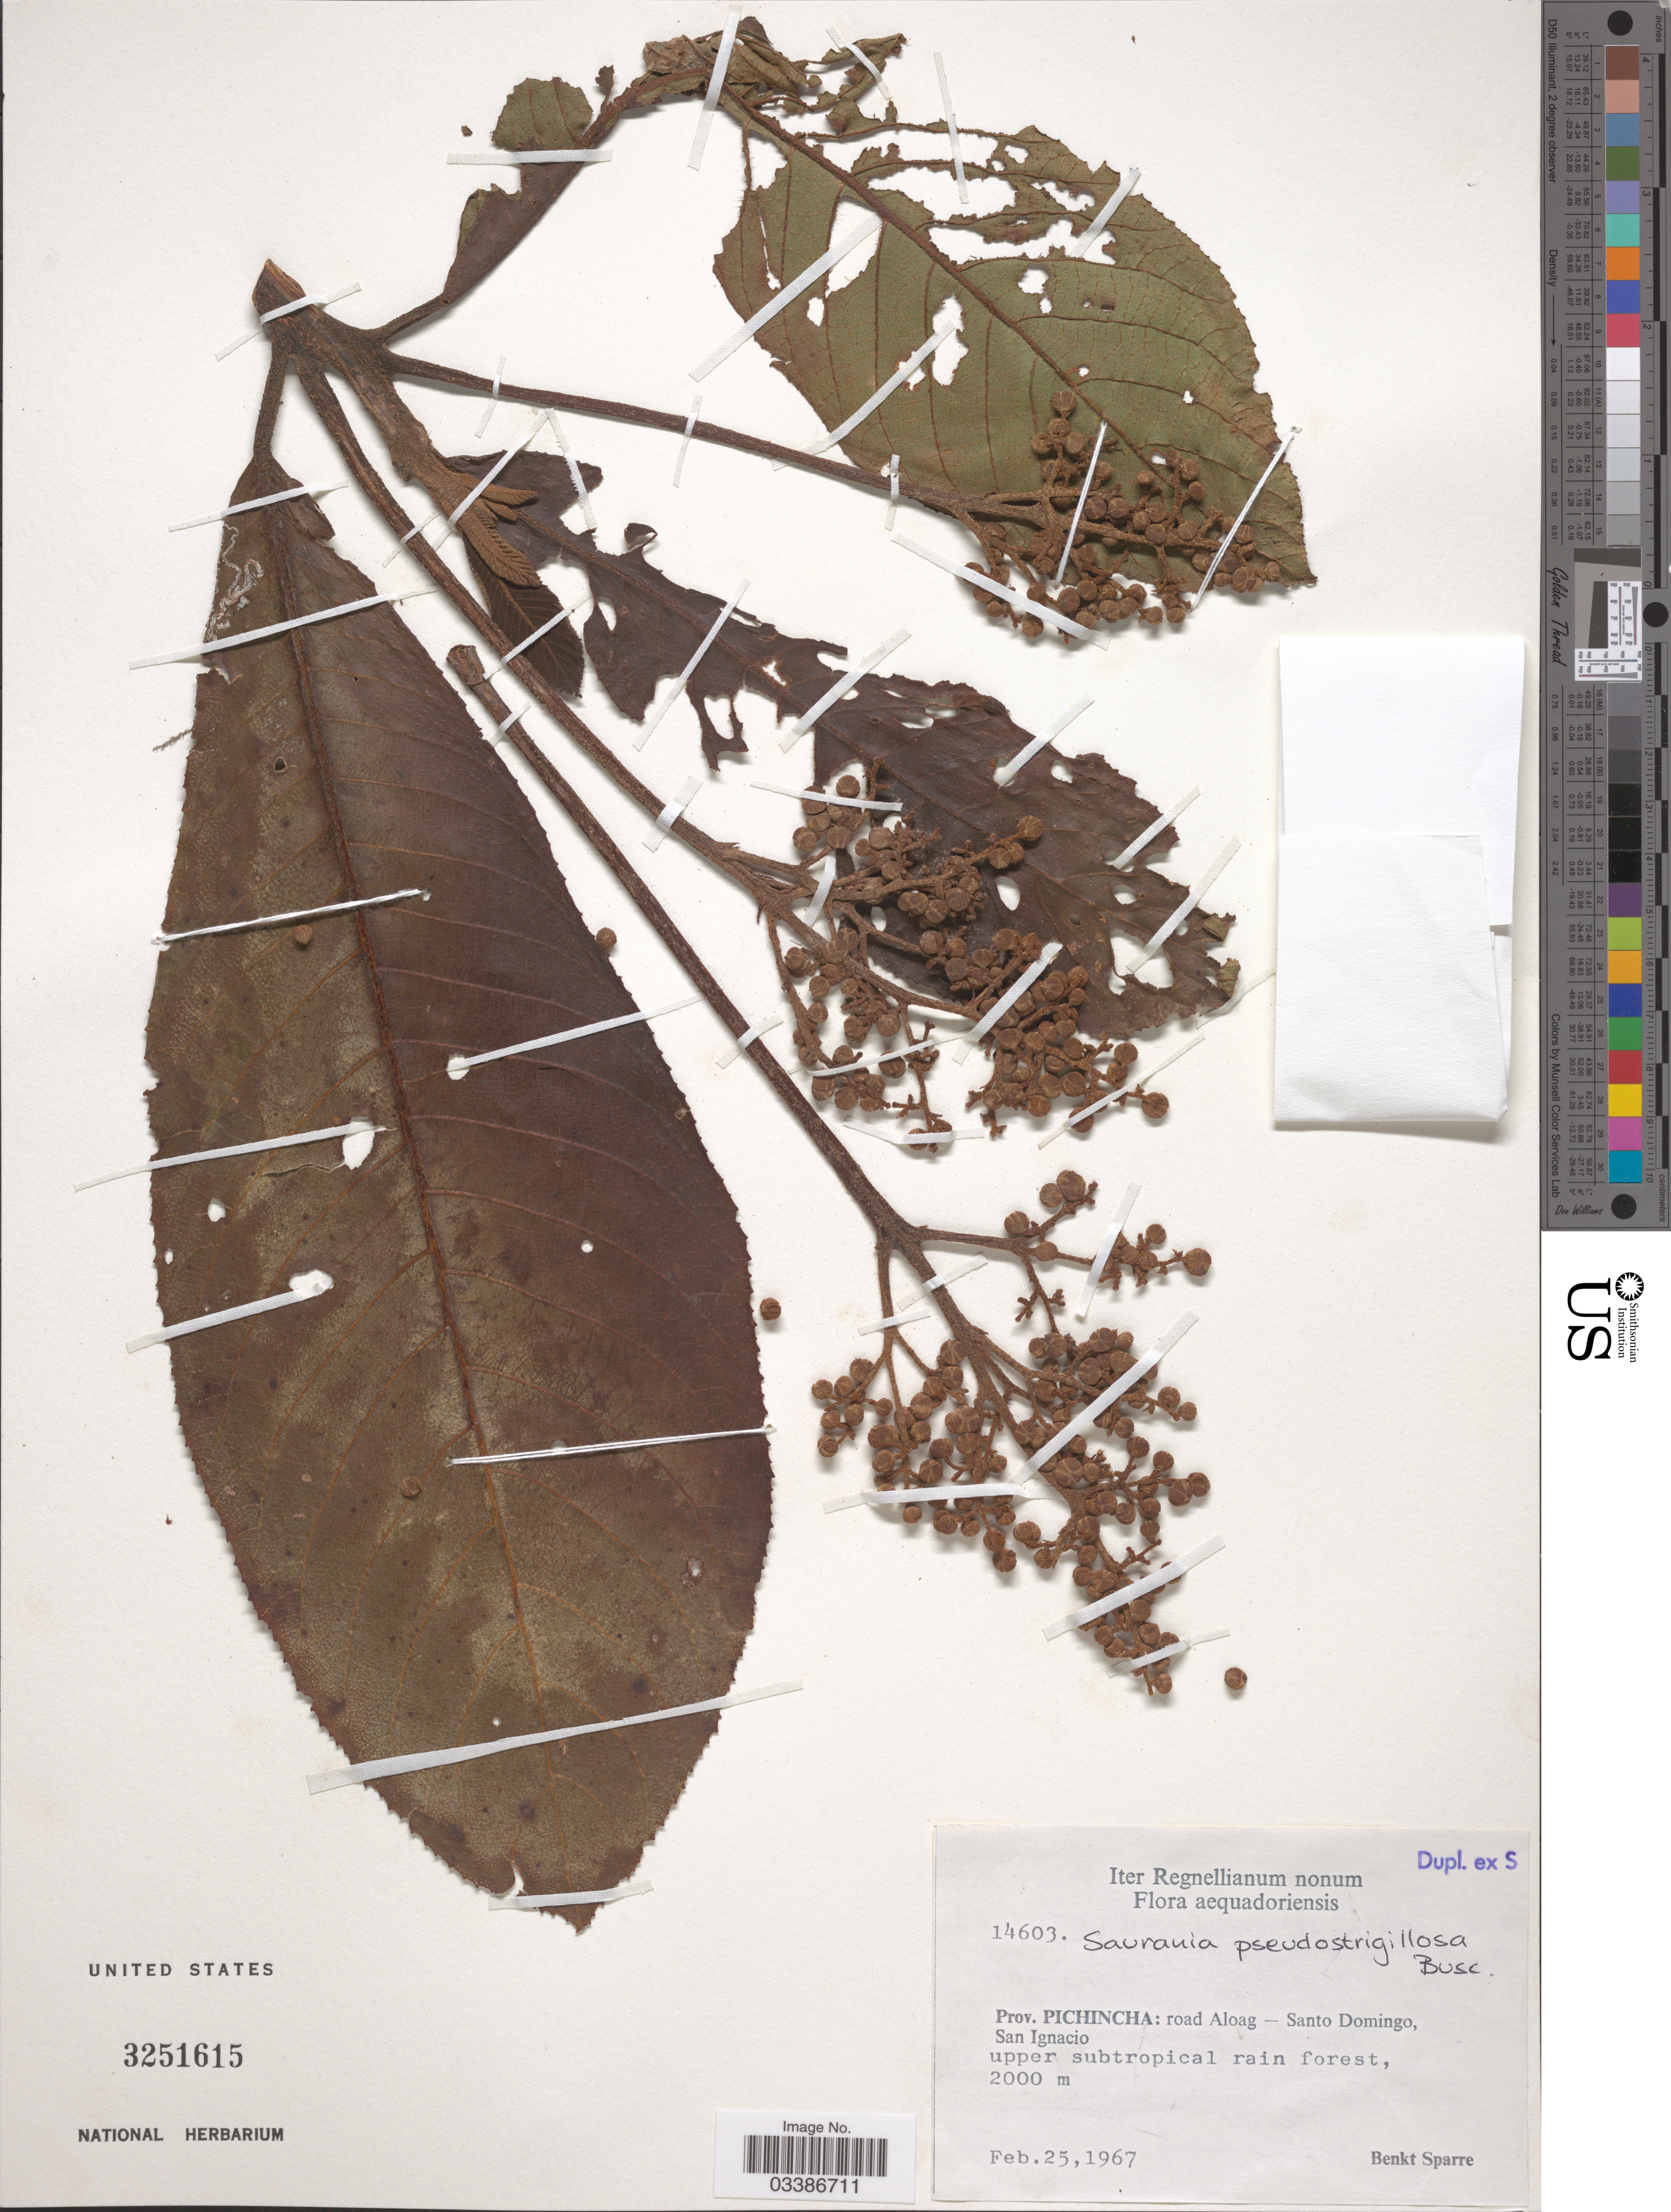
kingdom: Plantae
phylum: Tracheophyta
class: Magnoliopsida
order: Ericales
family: Actinidiaceae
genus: Saurauia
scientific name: Saurauia pseudostrigillosa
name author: Buscal.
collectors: B. Sparre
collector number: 14603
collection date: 1967-02-25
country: Ecuador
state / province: Pichincha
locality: Aequadoriensis. Road Aloag - Santo Domingo, San Ignacio.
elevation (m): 2000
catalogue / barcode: US 3251615